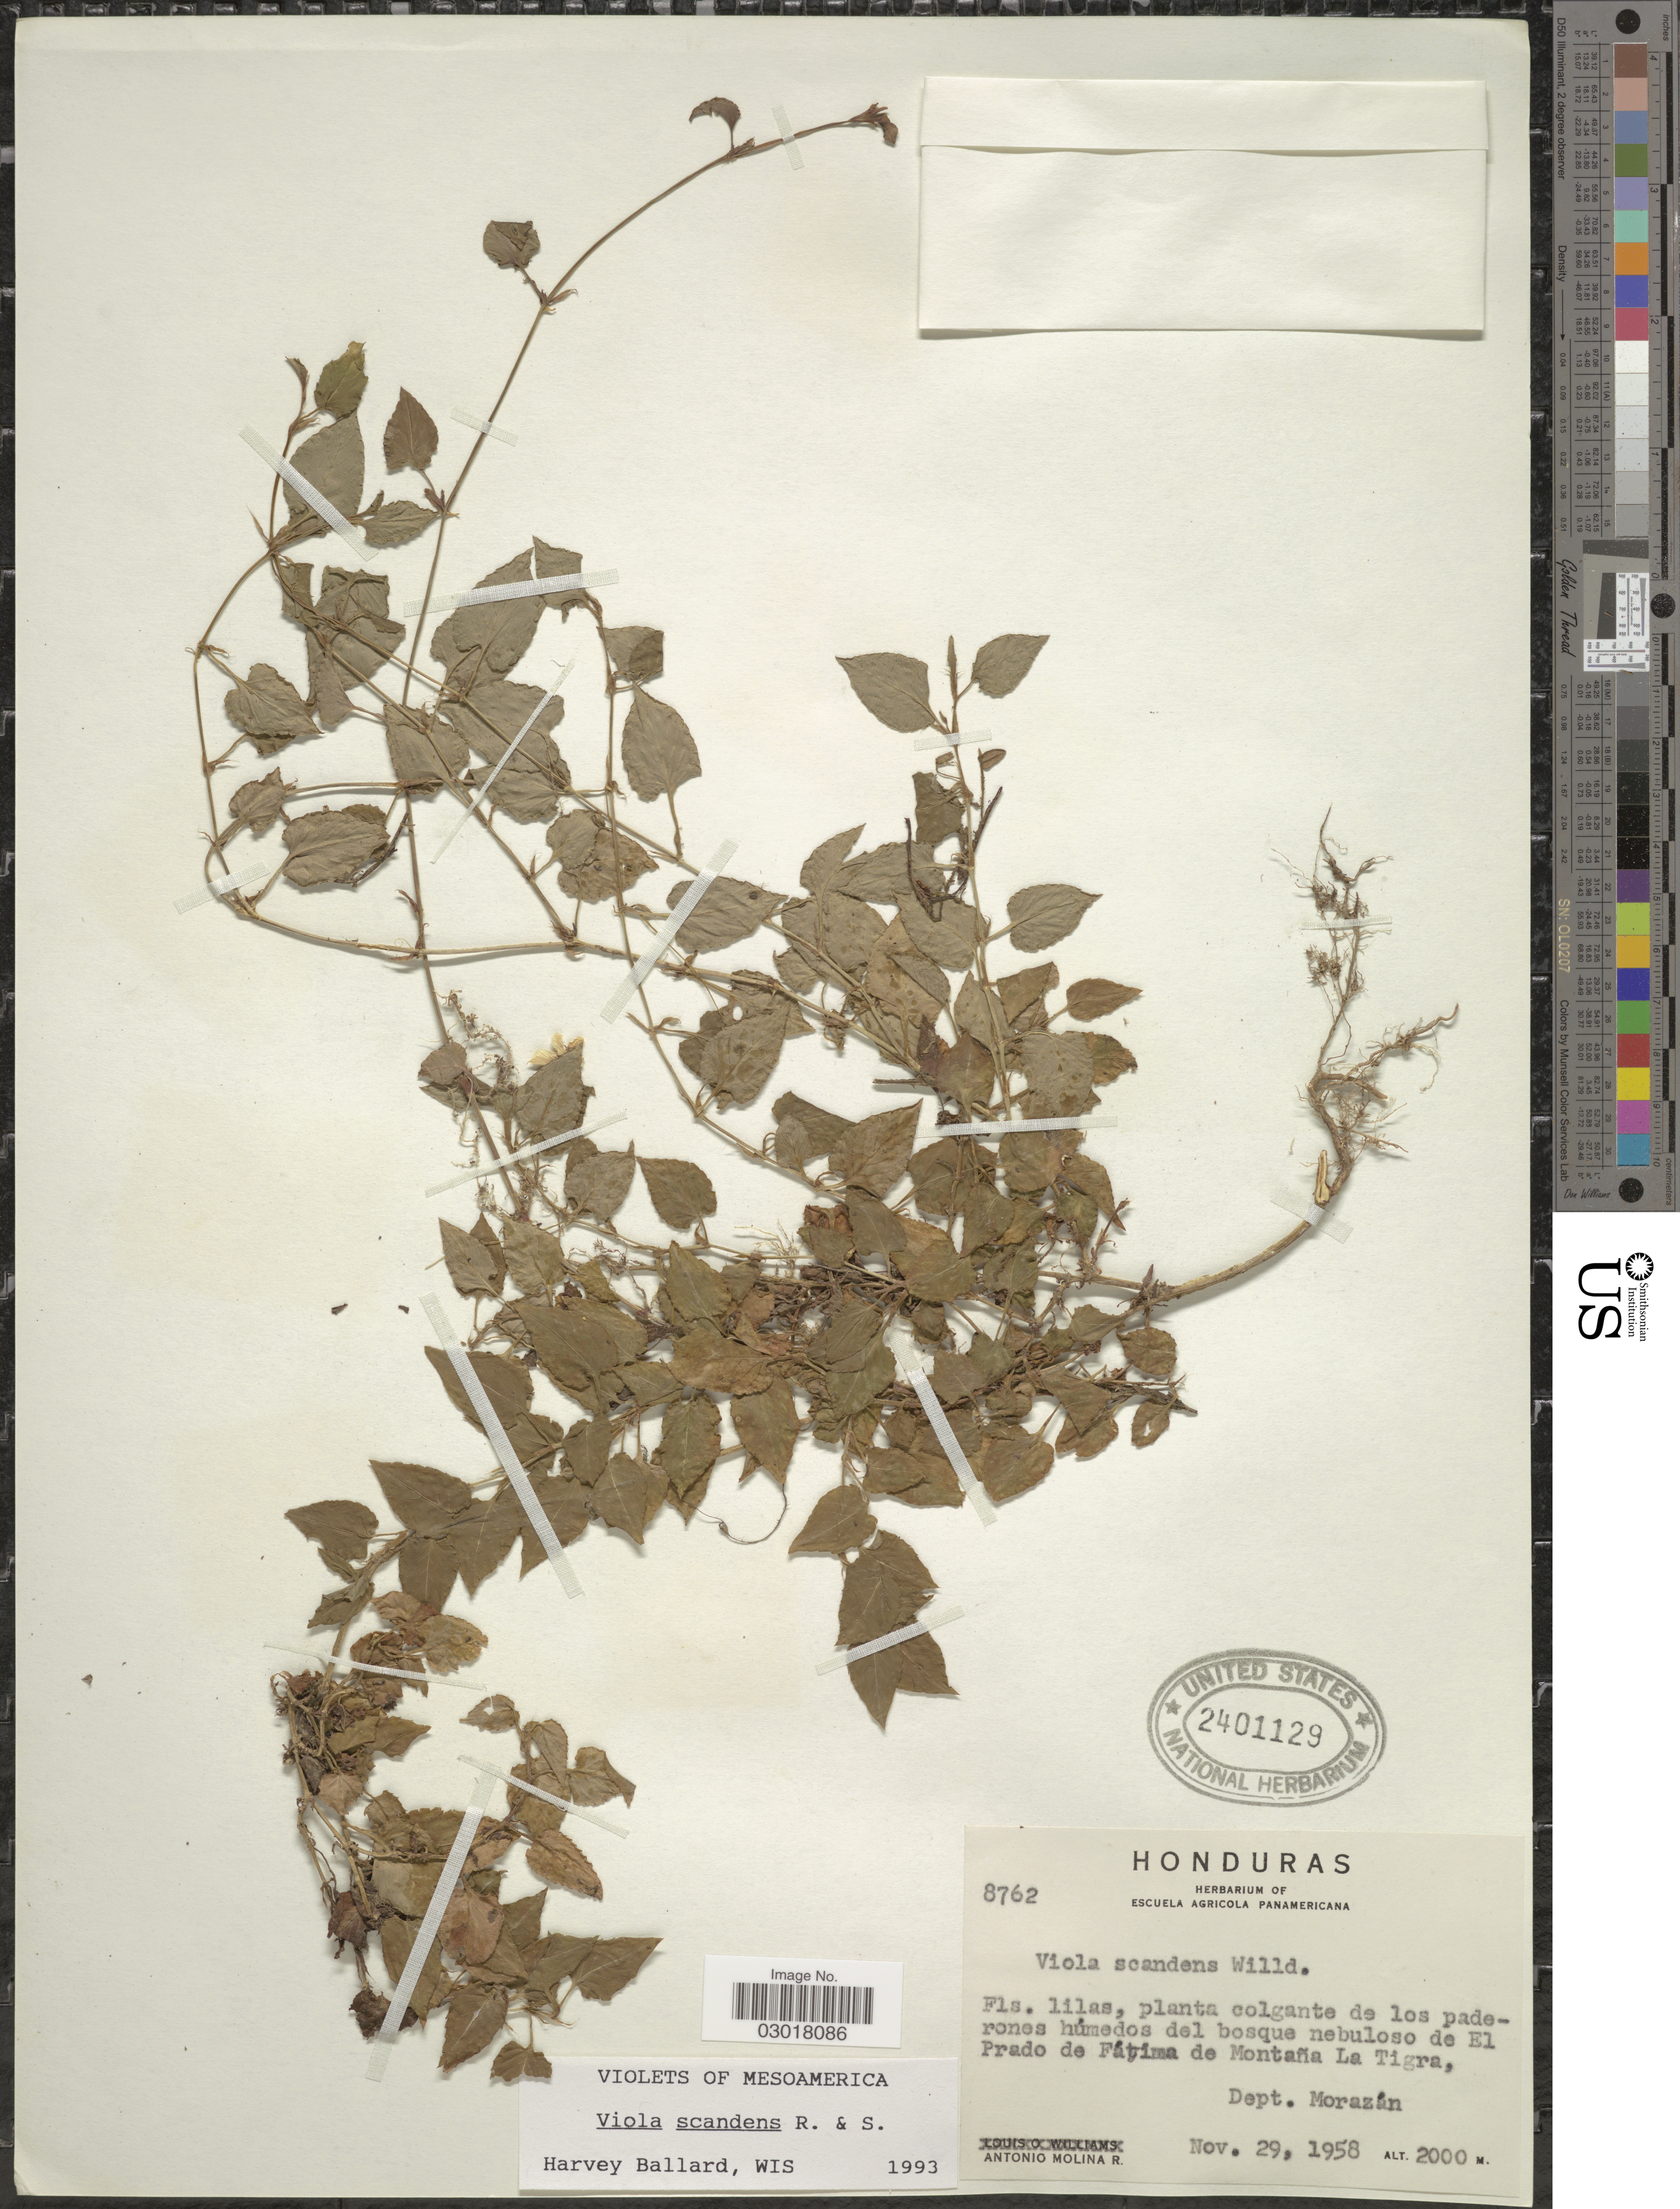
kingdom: Plantae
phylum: Tracheophyta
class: Magnoliopsida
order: Malpighiales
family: Violaceae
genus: Viola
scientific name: Viola scandens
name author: Humb. & Bonpl. ex Schult.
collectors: A. Molina R.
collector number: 8762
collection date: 1958-11-29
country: Honduras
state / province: Fco. Morazán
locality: Húmedos del bosque nebuloso de El Prado de Fátima de Montaña La Tigra. Dept. Morazán.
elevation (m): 2000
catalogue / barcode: US 2401129